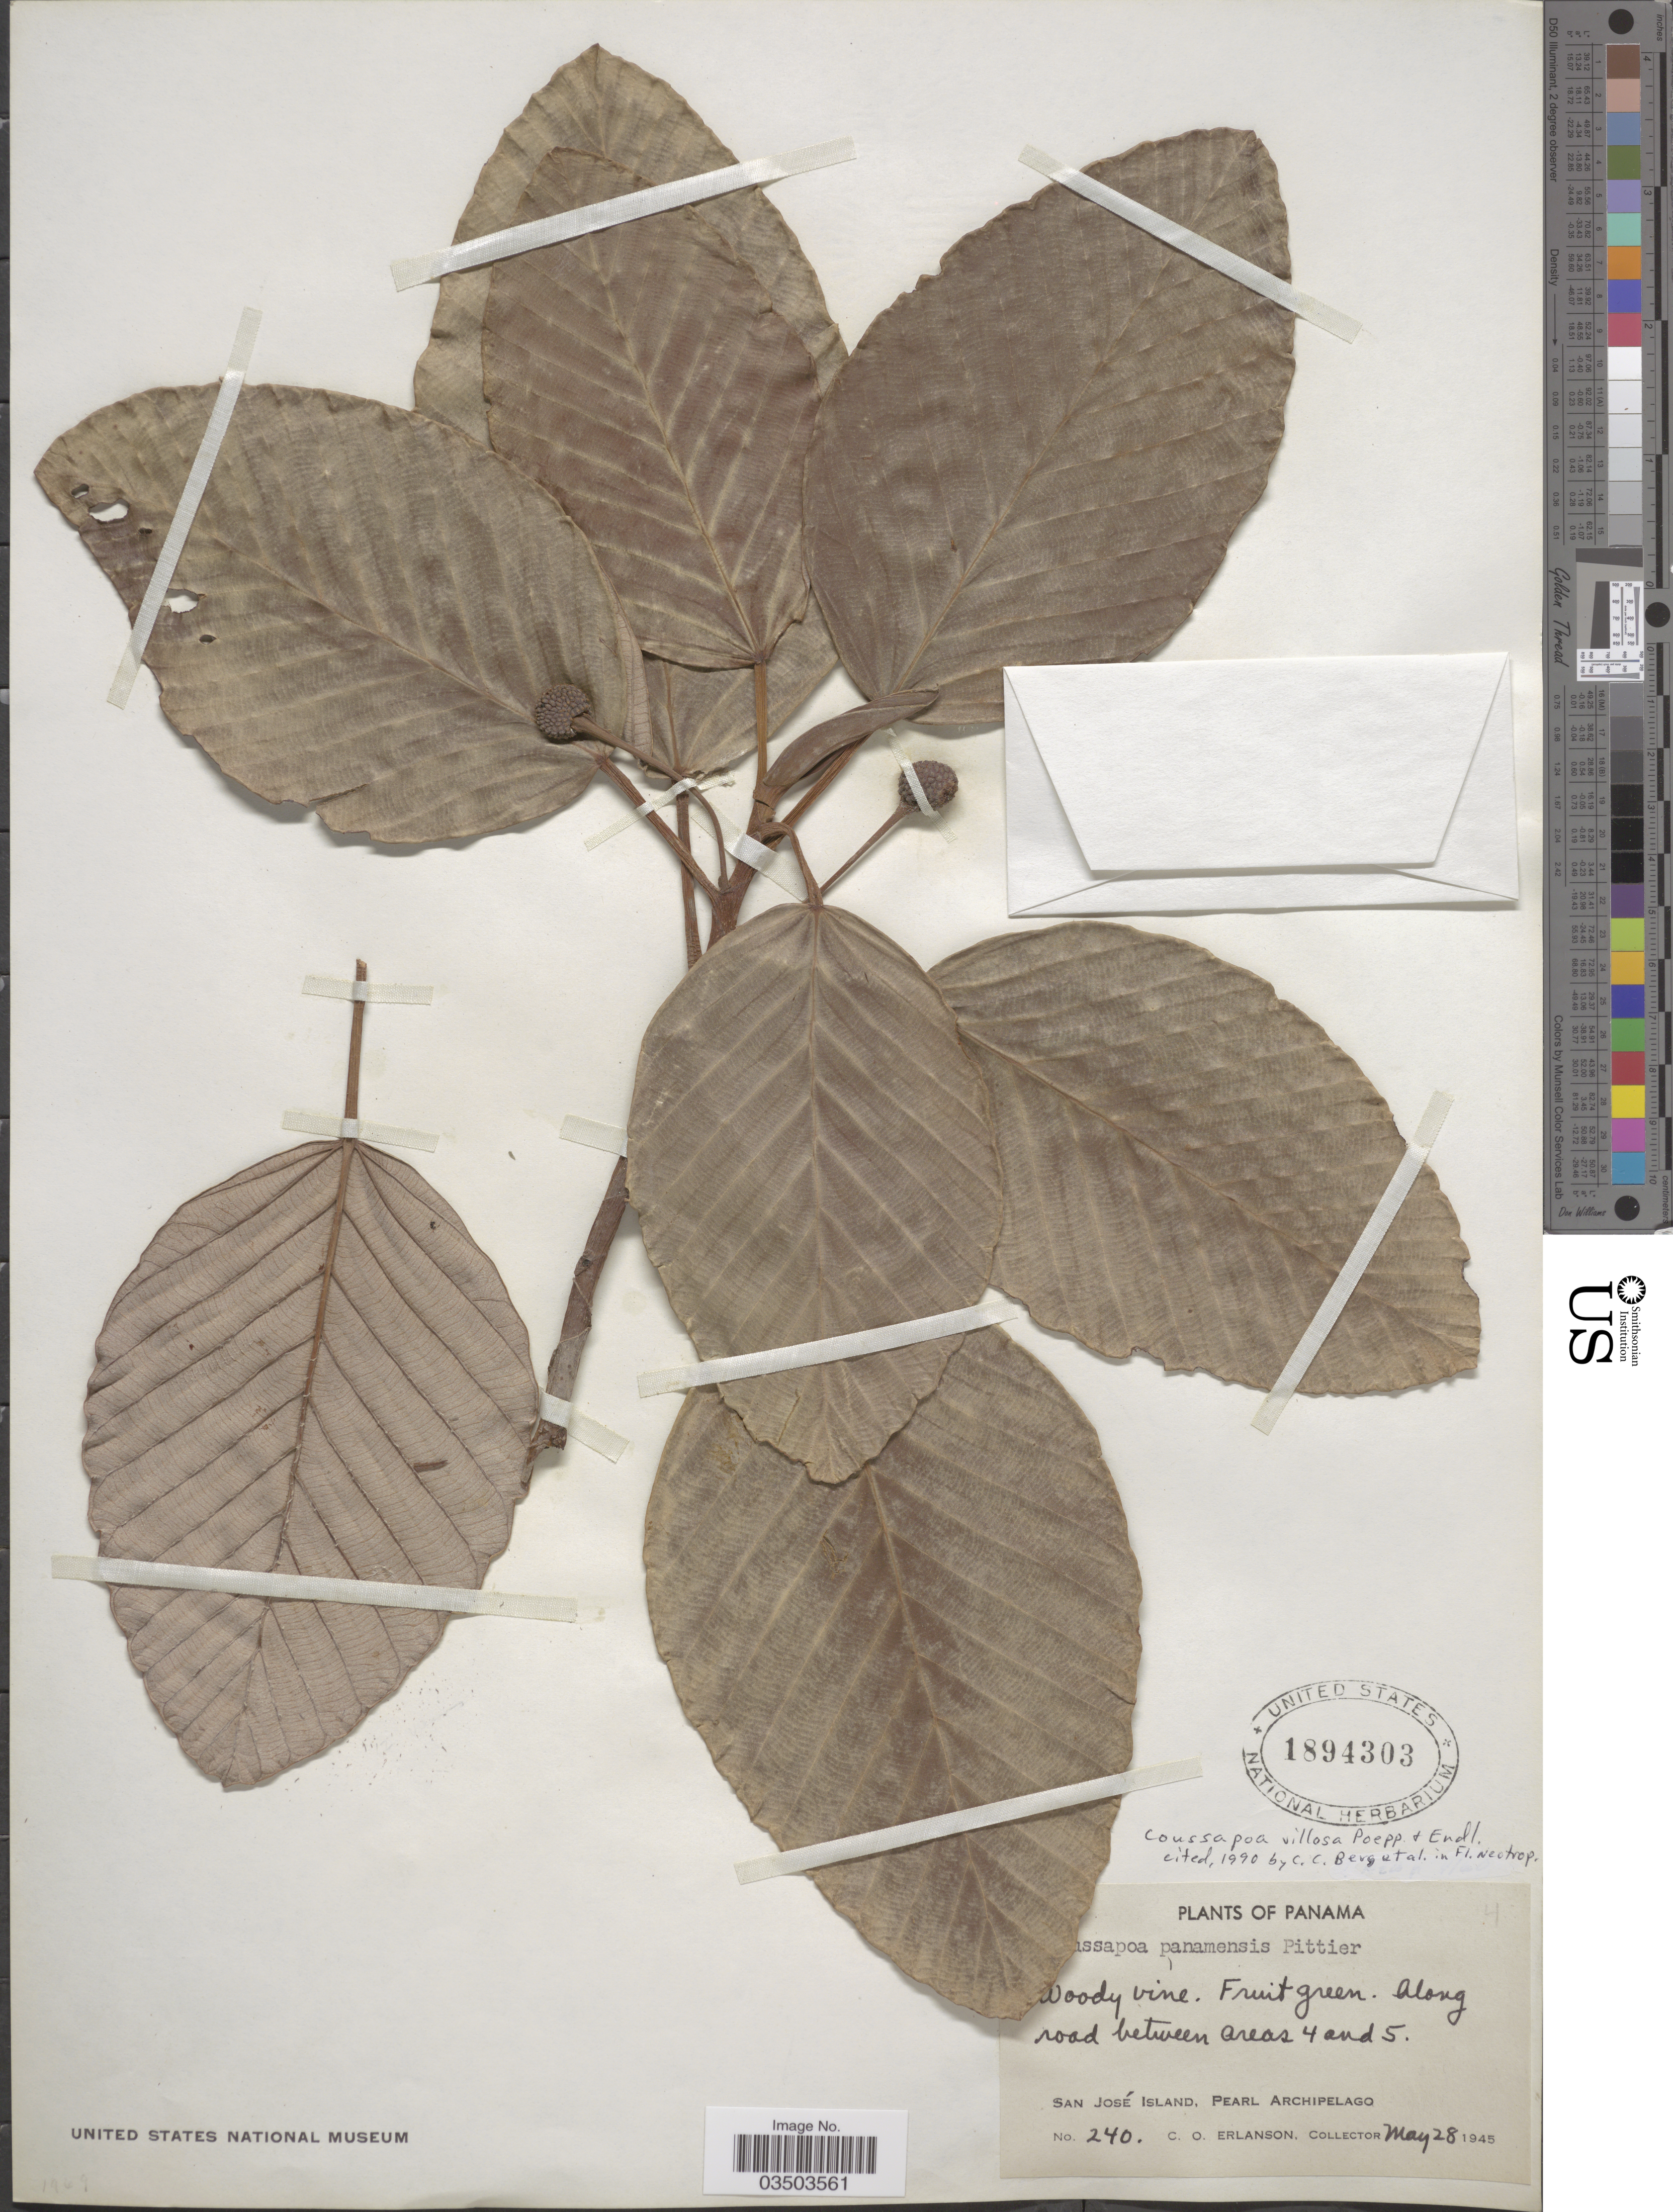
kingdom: Plantae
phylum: Tracheophyta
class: Magnoliopsida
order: Rosales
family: Urticaceae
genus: Coussapoa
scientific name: Coussapoa villosa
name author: Poepp. & Endl.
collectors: C. O. Erlanson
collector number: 240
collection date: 1945-05-28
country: Panama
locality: Along road between areas 4 and 5. San José Island, Pearl Archipelago.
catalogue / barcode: US 1894303